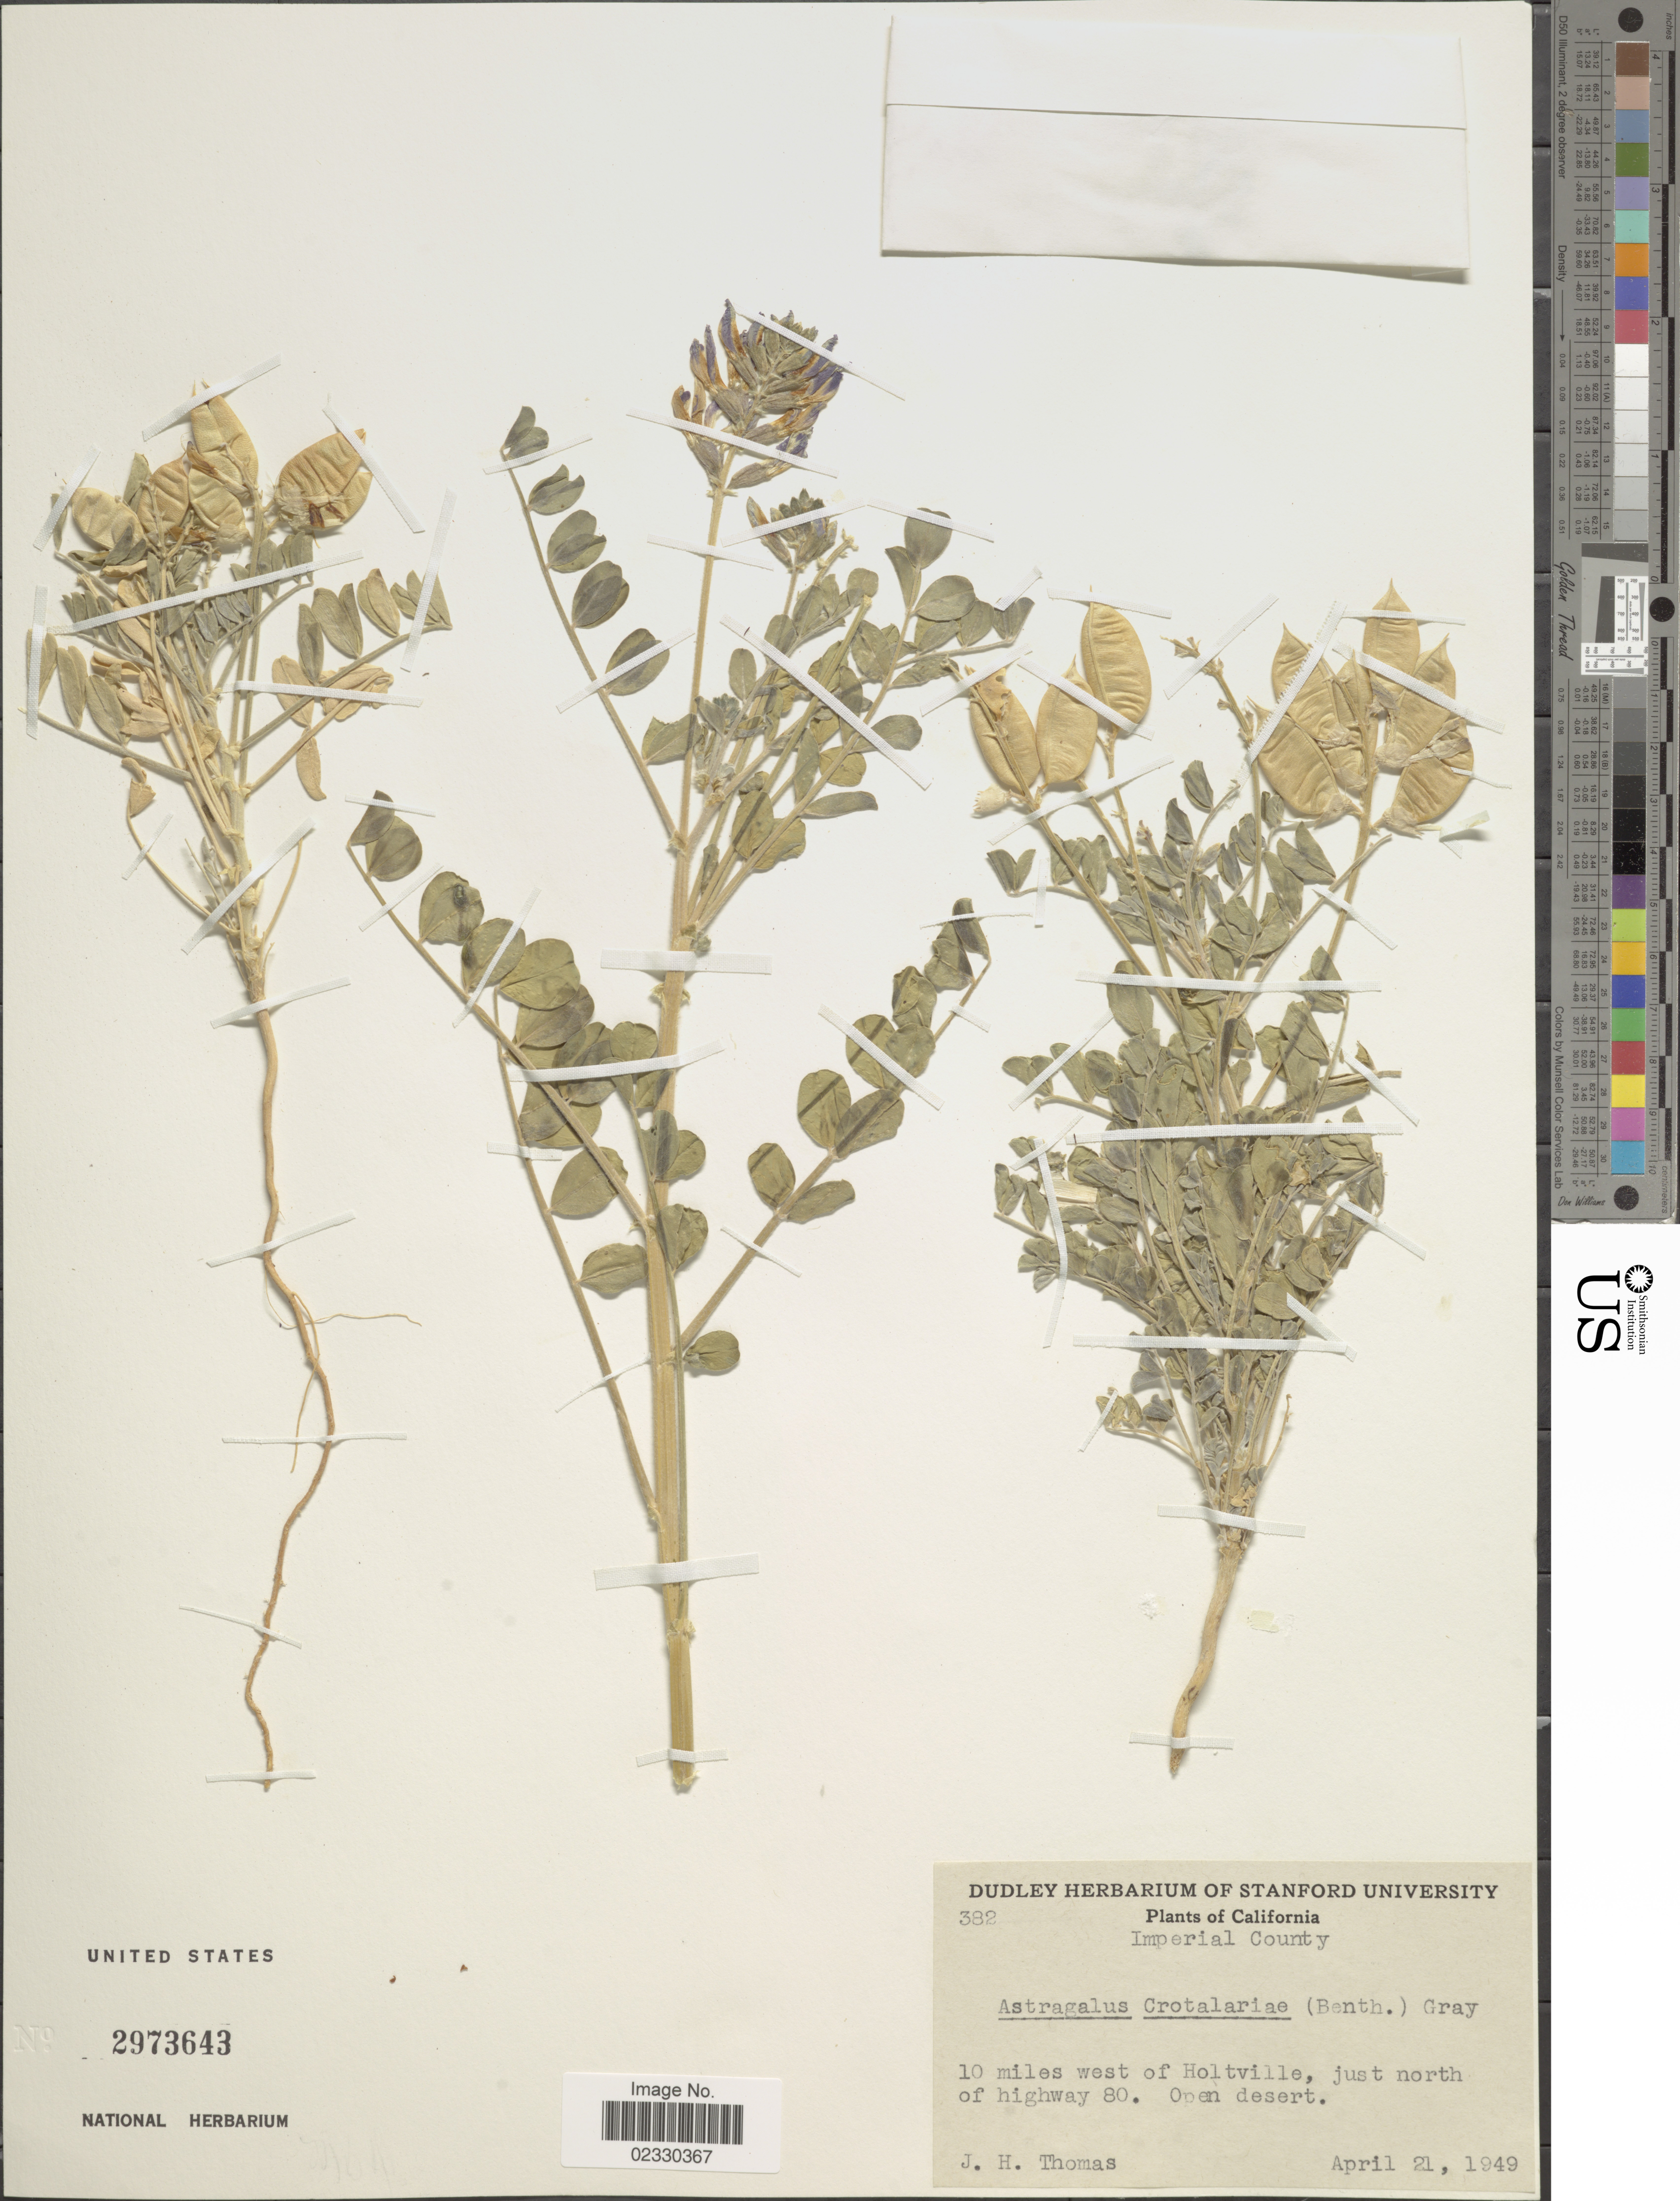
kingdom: Plantae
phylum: Tracheophyta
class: Magnoliopsida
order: Fabales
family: Fabaceae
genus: Astragalus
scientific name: Astragalus crotalariae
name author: A. Gray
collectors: J. H. Thomas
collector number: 382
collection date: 1949-04-21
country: United States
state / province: California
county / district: Imperial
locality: Imperial County, 10 miles west of Holtville, just north of highway 80, open desert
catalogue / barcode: US 2973643